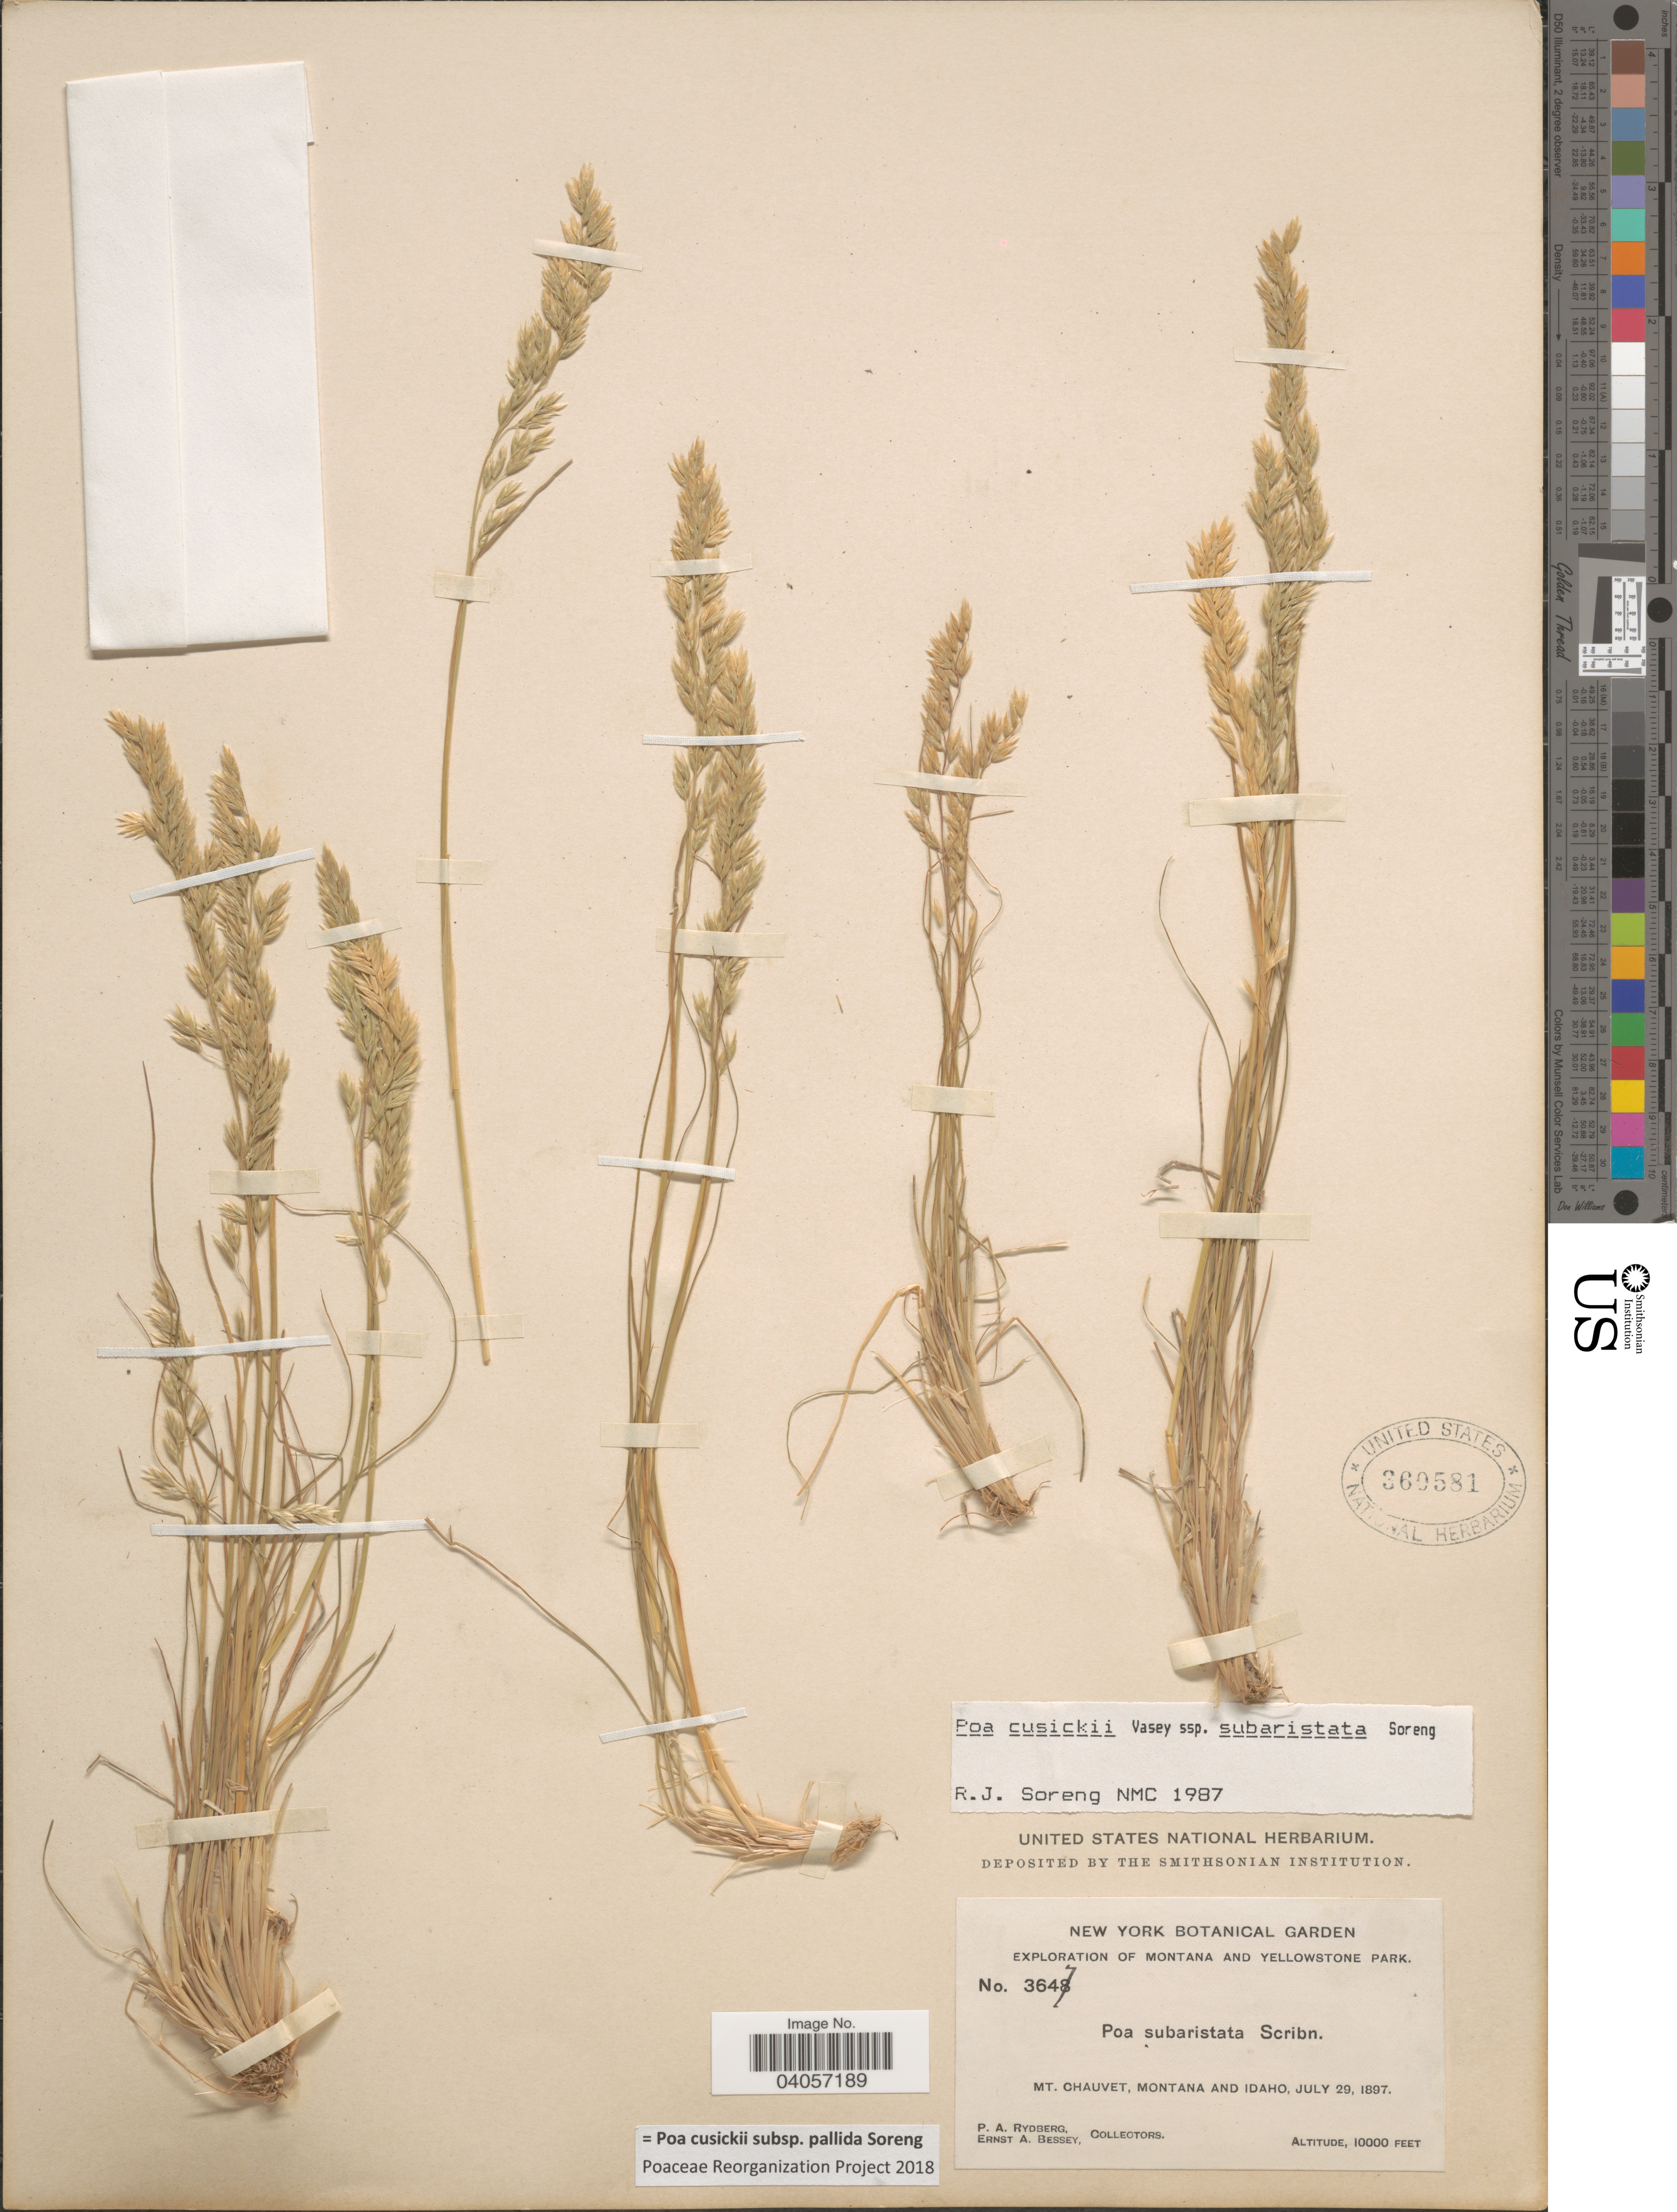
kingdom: Plantae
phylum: Tracheophyta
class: Liliopsida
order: Poales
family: Poaceae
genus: Poa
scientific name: Poa cusickii subsp. pallida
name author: Soreng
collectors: P. A. Rydberg & E. A. Bessey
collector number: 3647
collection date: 1897-07-29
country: United States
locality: Yellowstone Park. Mt. Chauvet, Montana and Idaho.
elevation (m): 3048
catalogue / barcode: US 360581